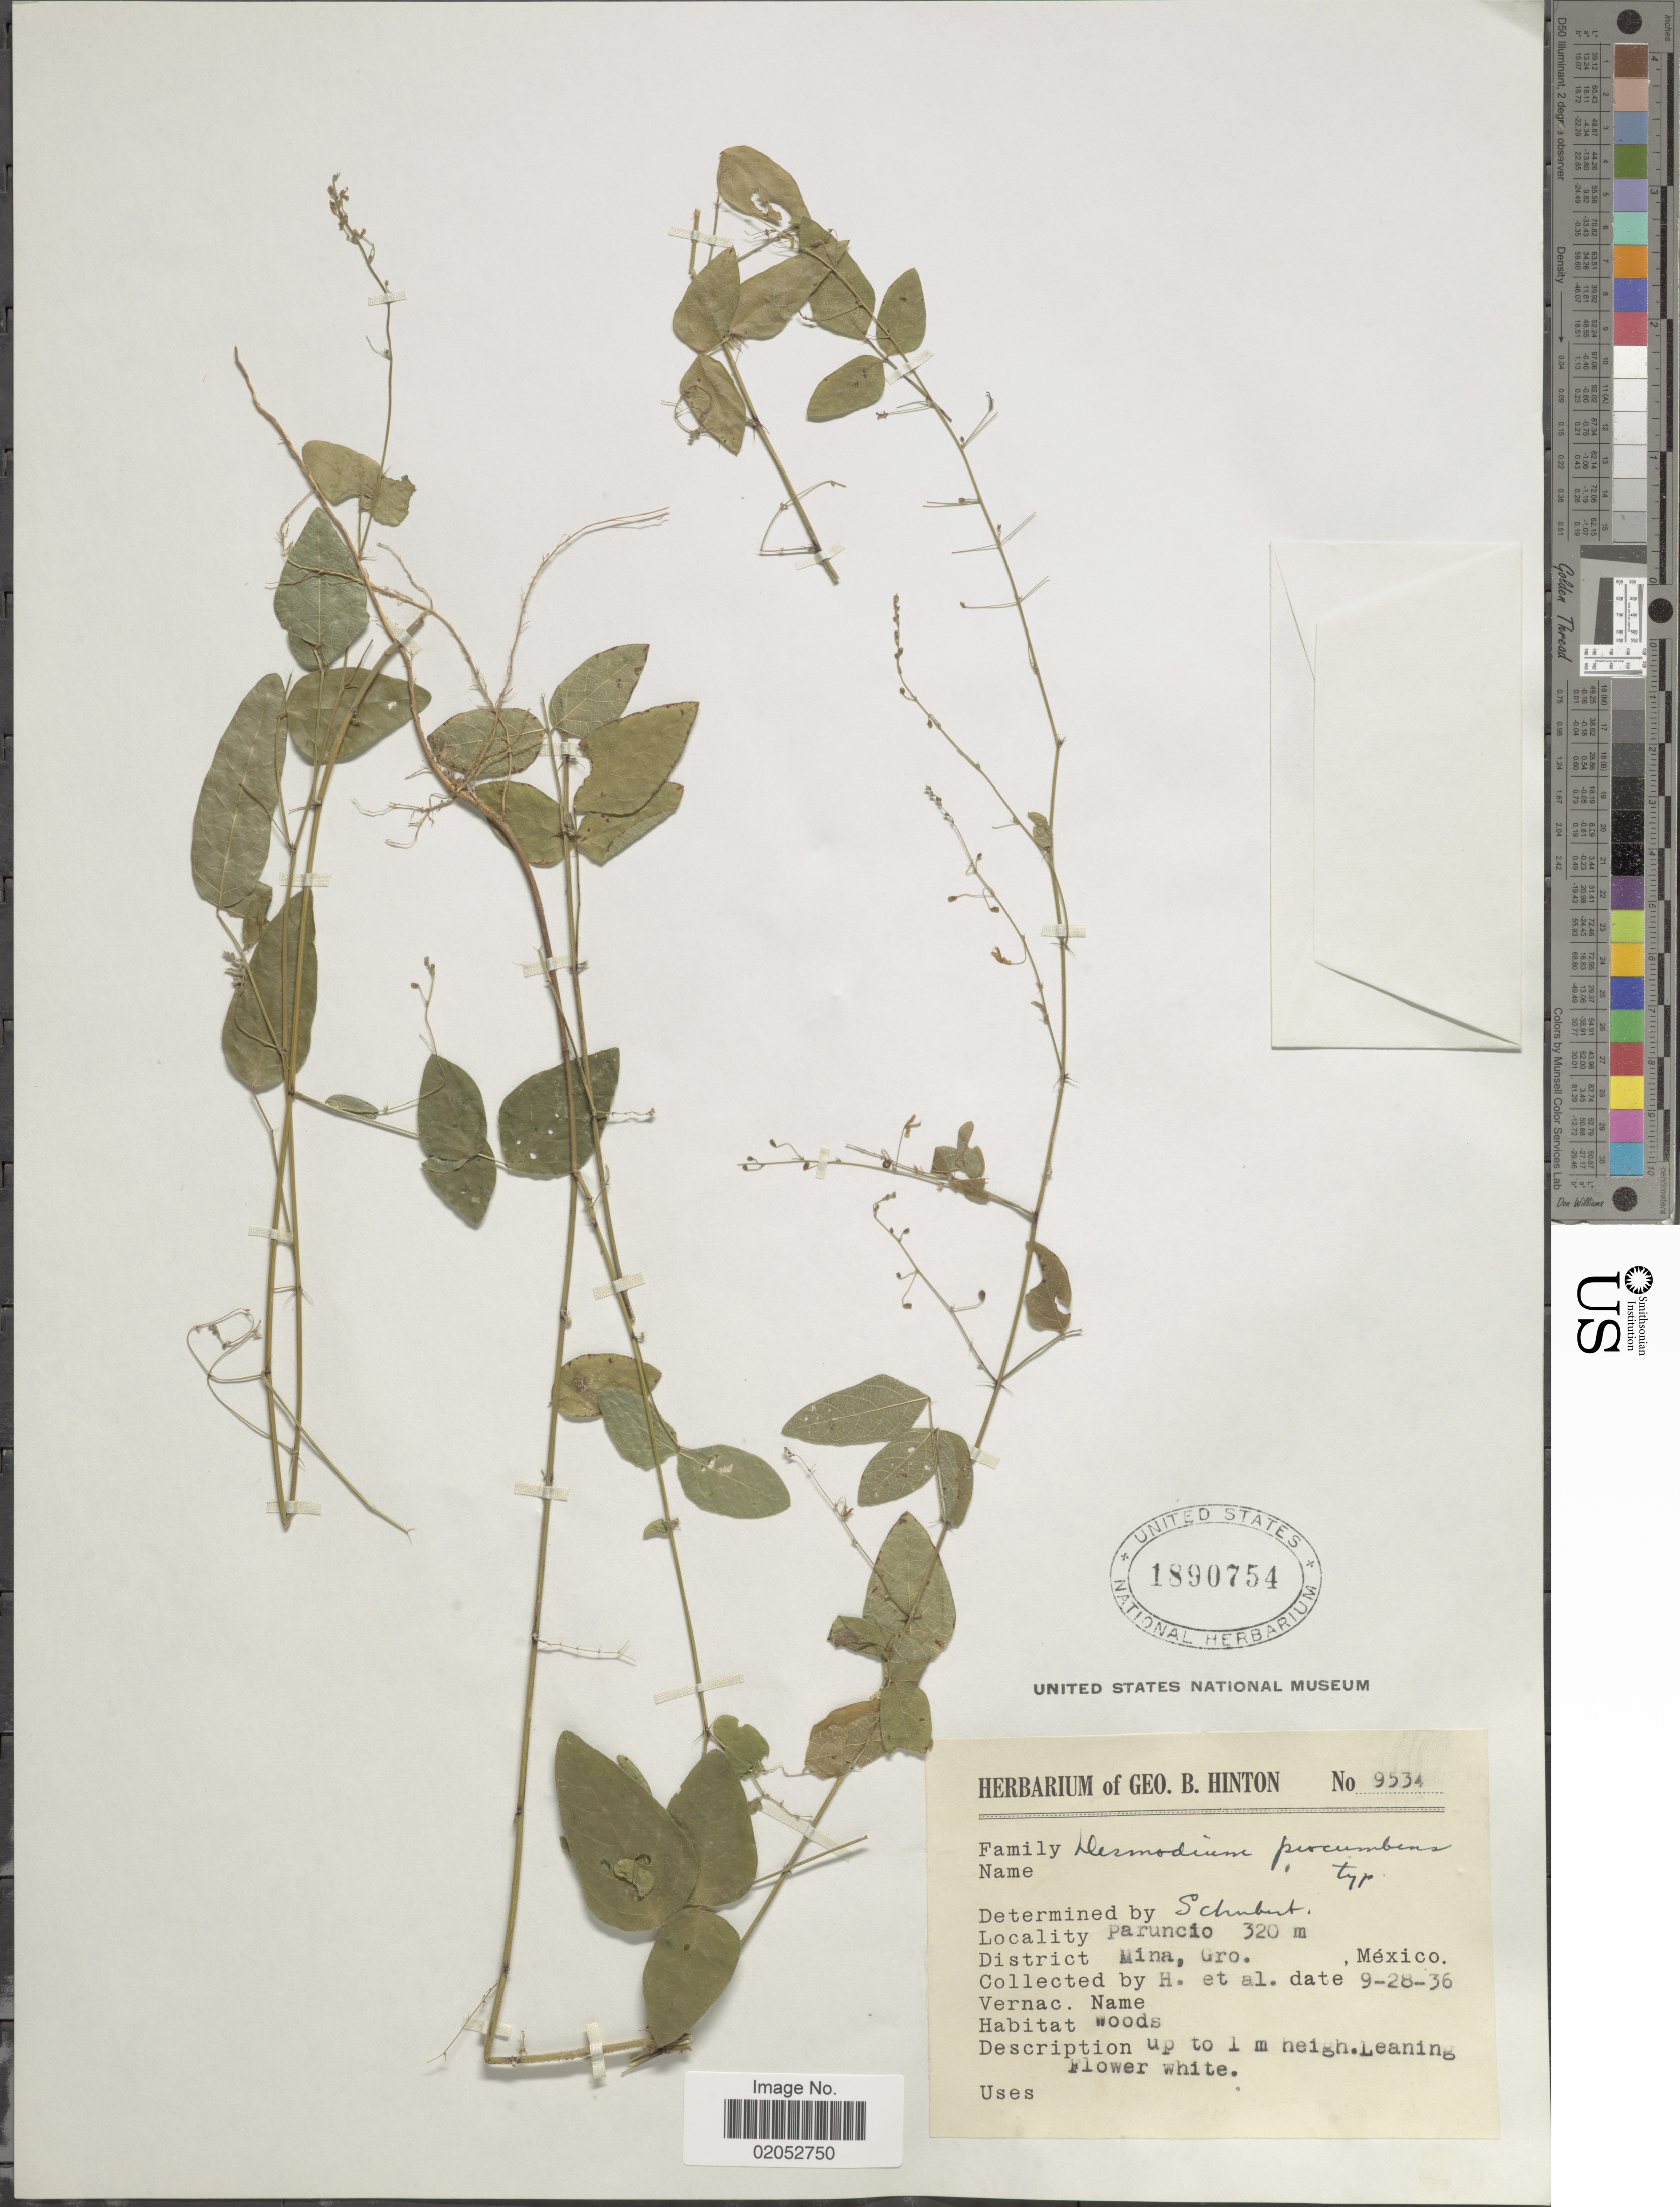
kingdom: Plantae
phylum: Tracheophyta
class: Magnoliopsida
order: Fabales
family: Fabaceae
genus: Desmodium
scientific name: Desmodium procumbens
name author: (Mill.) Hitchc.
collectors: G. B. Hinton & et al.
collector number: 9534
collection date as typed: Transcribed d/m/y: 28/9/36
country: Mexico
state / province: Guerrero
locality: Paruncio, District Mina, Gro., Mexico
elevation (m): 320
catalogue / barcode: US 1890754